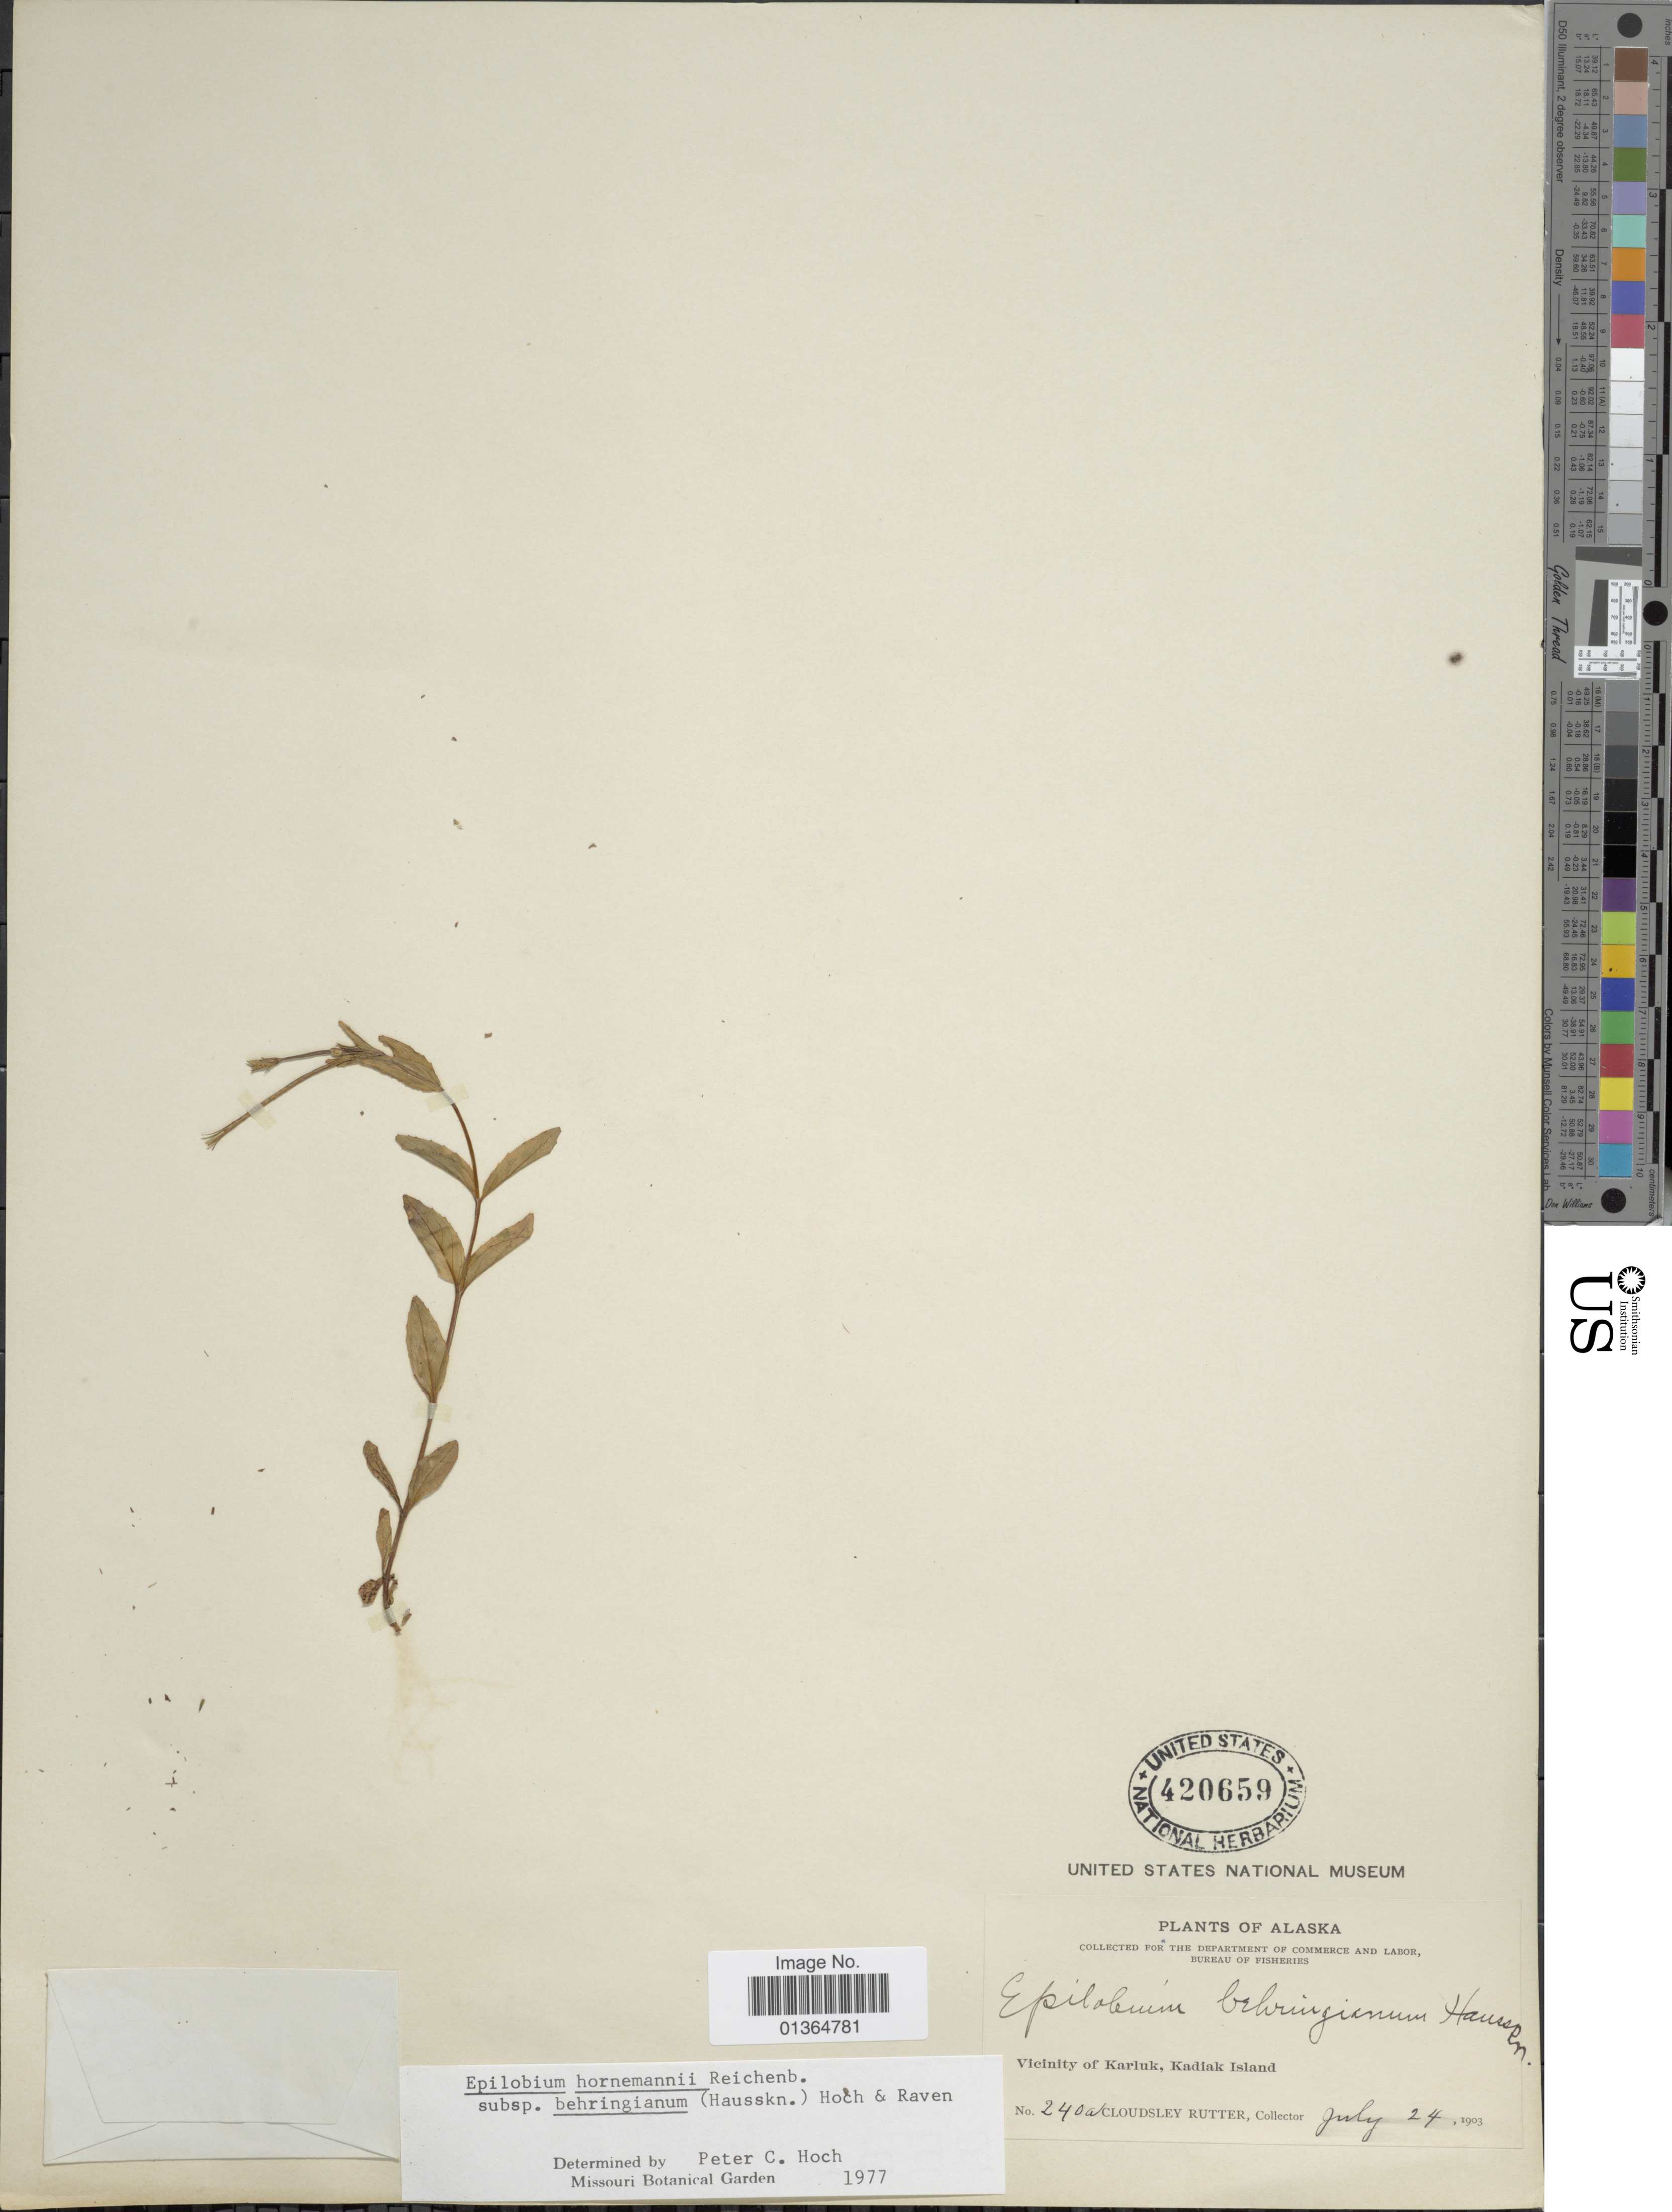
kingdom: Plantae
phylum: Tracheophyta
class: Magnoliopsida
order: Myrtales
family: Onagraceae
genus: Epilobium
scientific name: Epilobium hornemannii subsp. behringianum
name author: (Hausskn.) Hoch & P.H. Raven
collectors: C. Rutter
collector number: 240a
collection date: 1903-07-24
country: United States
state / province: Alaska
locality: Vicinity of Karluk, Kadiak Island.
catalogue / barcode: US 420659